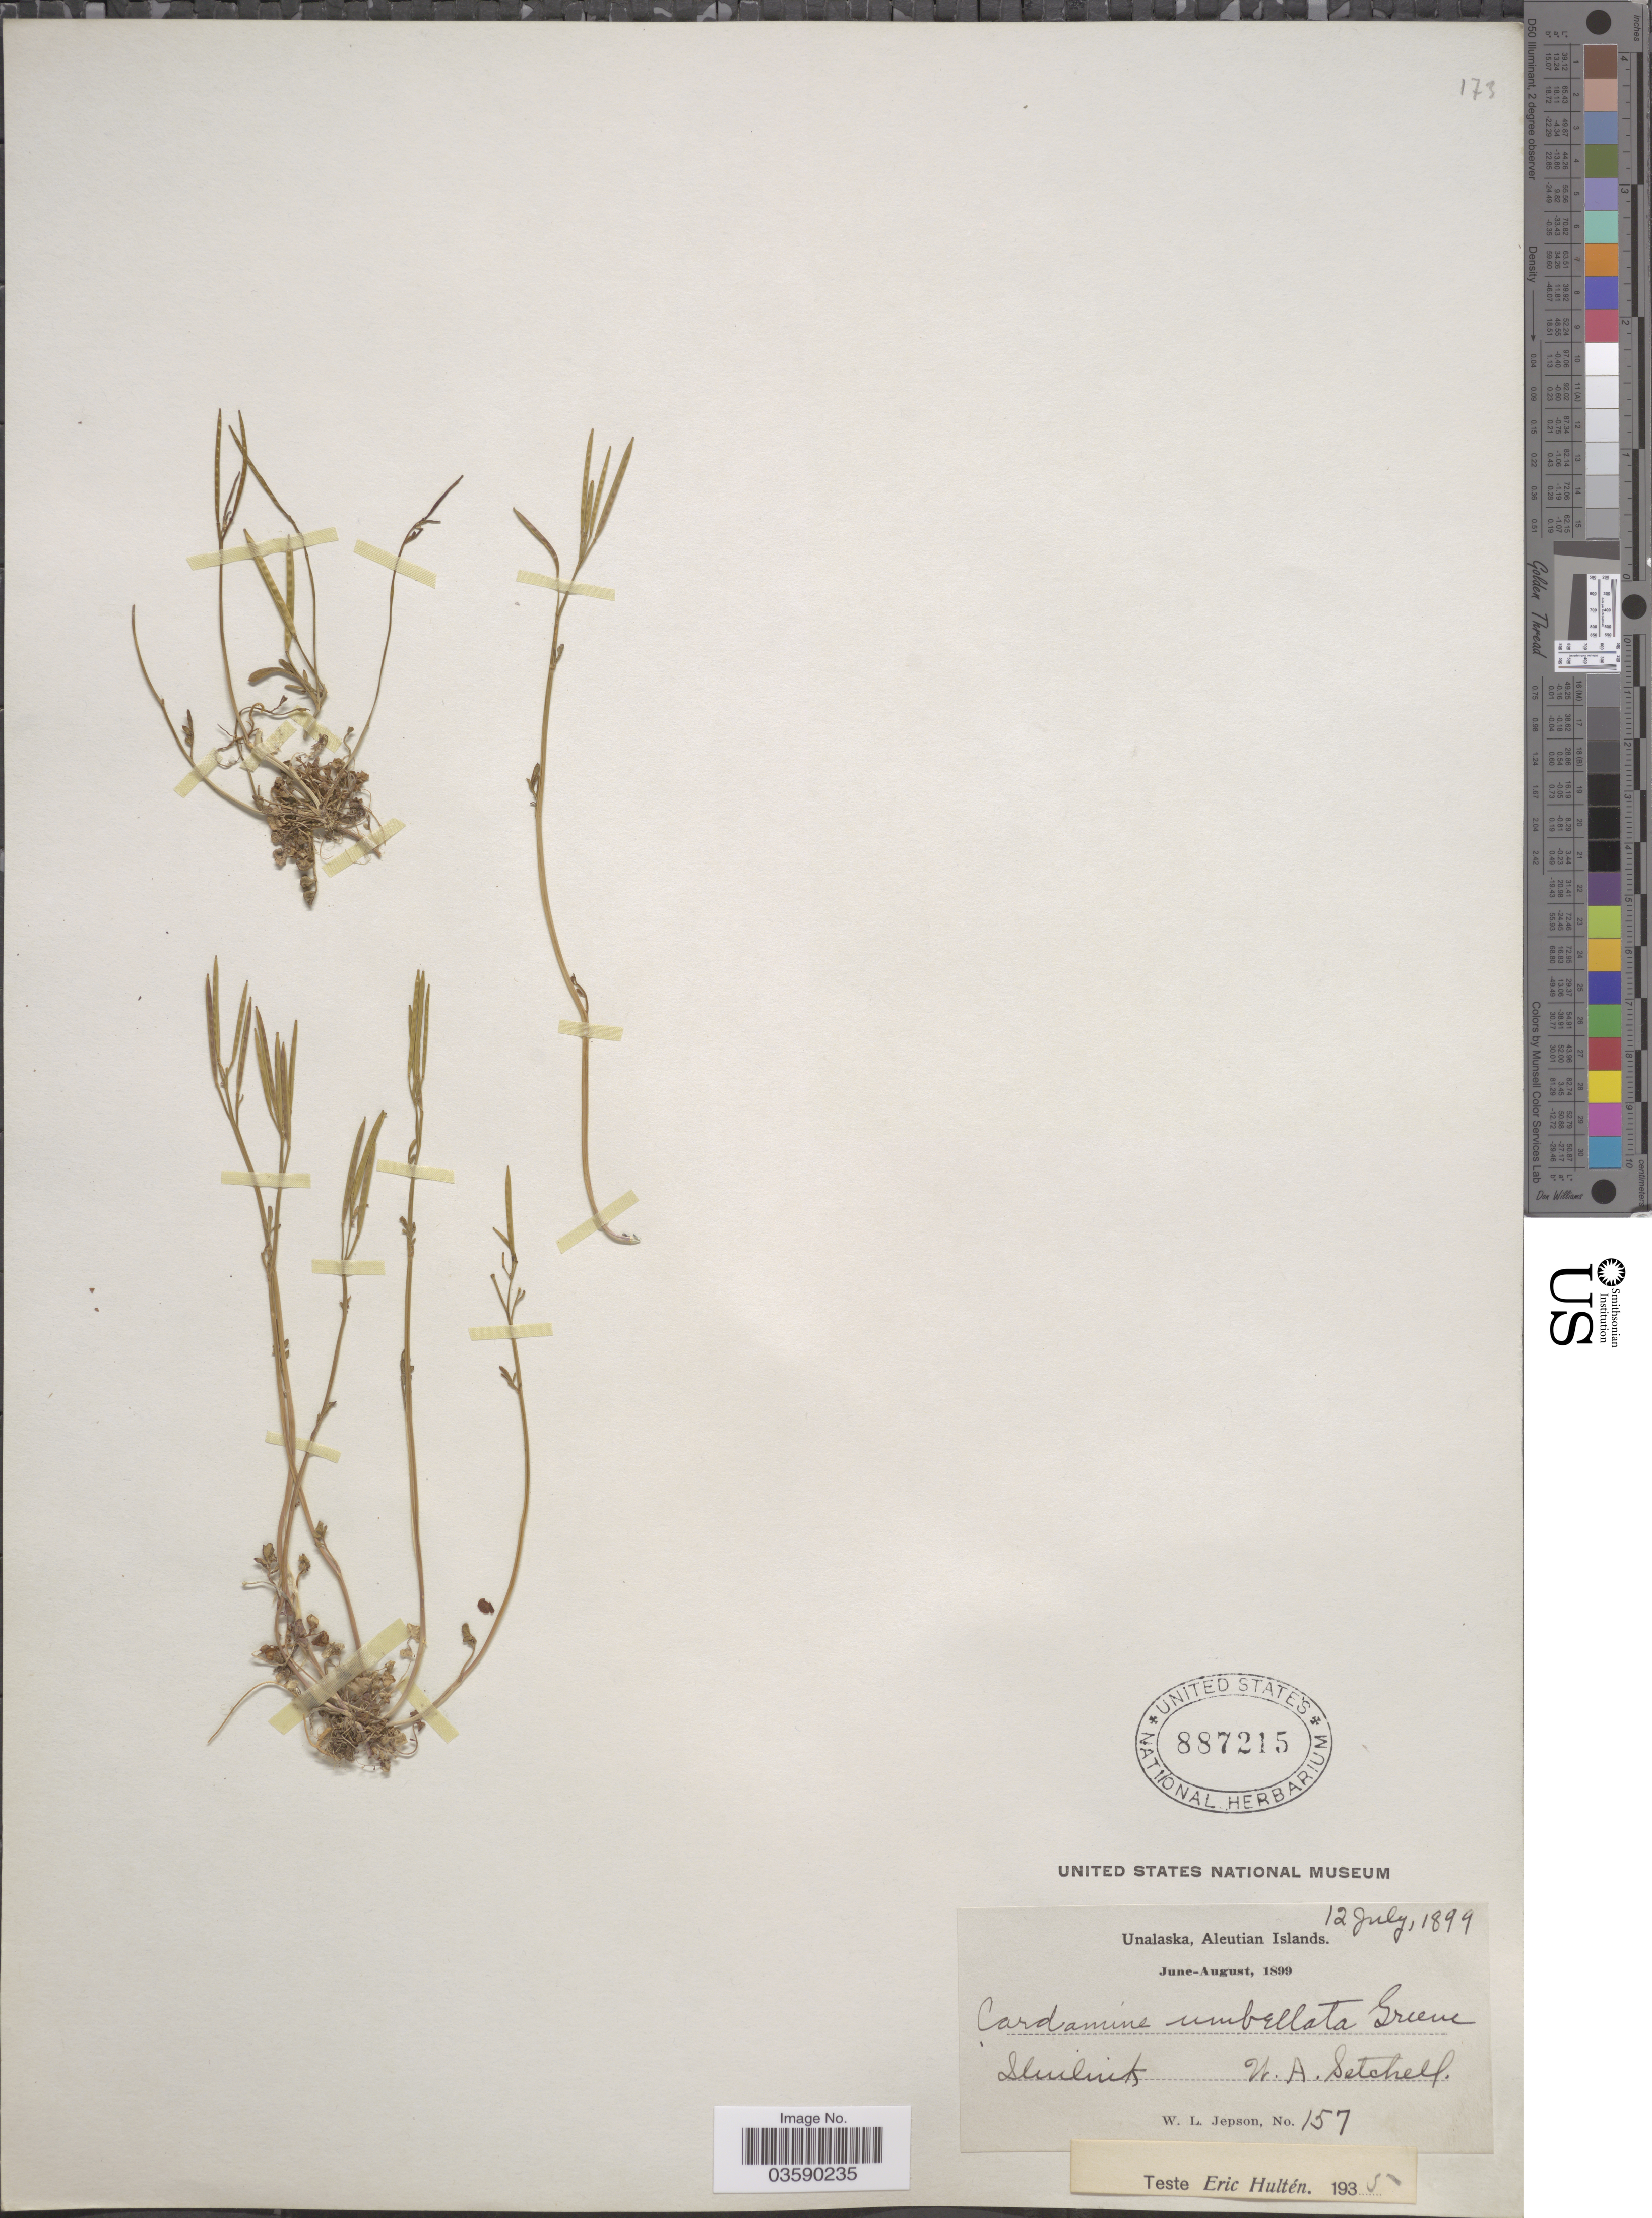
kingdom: Plantae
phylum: Tracheophyta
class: Magnoliopsida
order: Brassicales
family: Brassicaceae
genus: Cardamine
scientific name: Cardamine umbellata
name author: Greene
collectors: W. L. Jepson & W. Setchell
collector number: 157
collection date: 1899-07-12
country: United States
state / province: Alaska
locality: Unalaska, Aleutian Islands. Pyramid Peak. Iliuliuk.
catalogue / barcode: US 887215